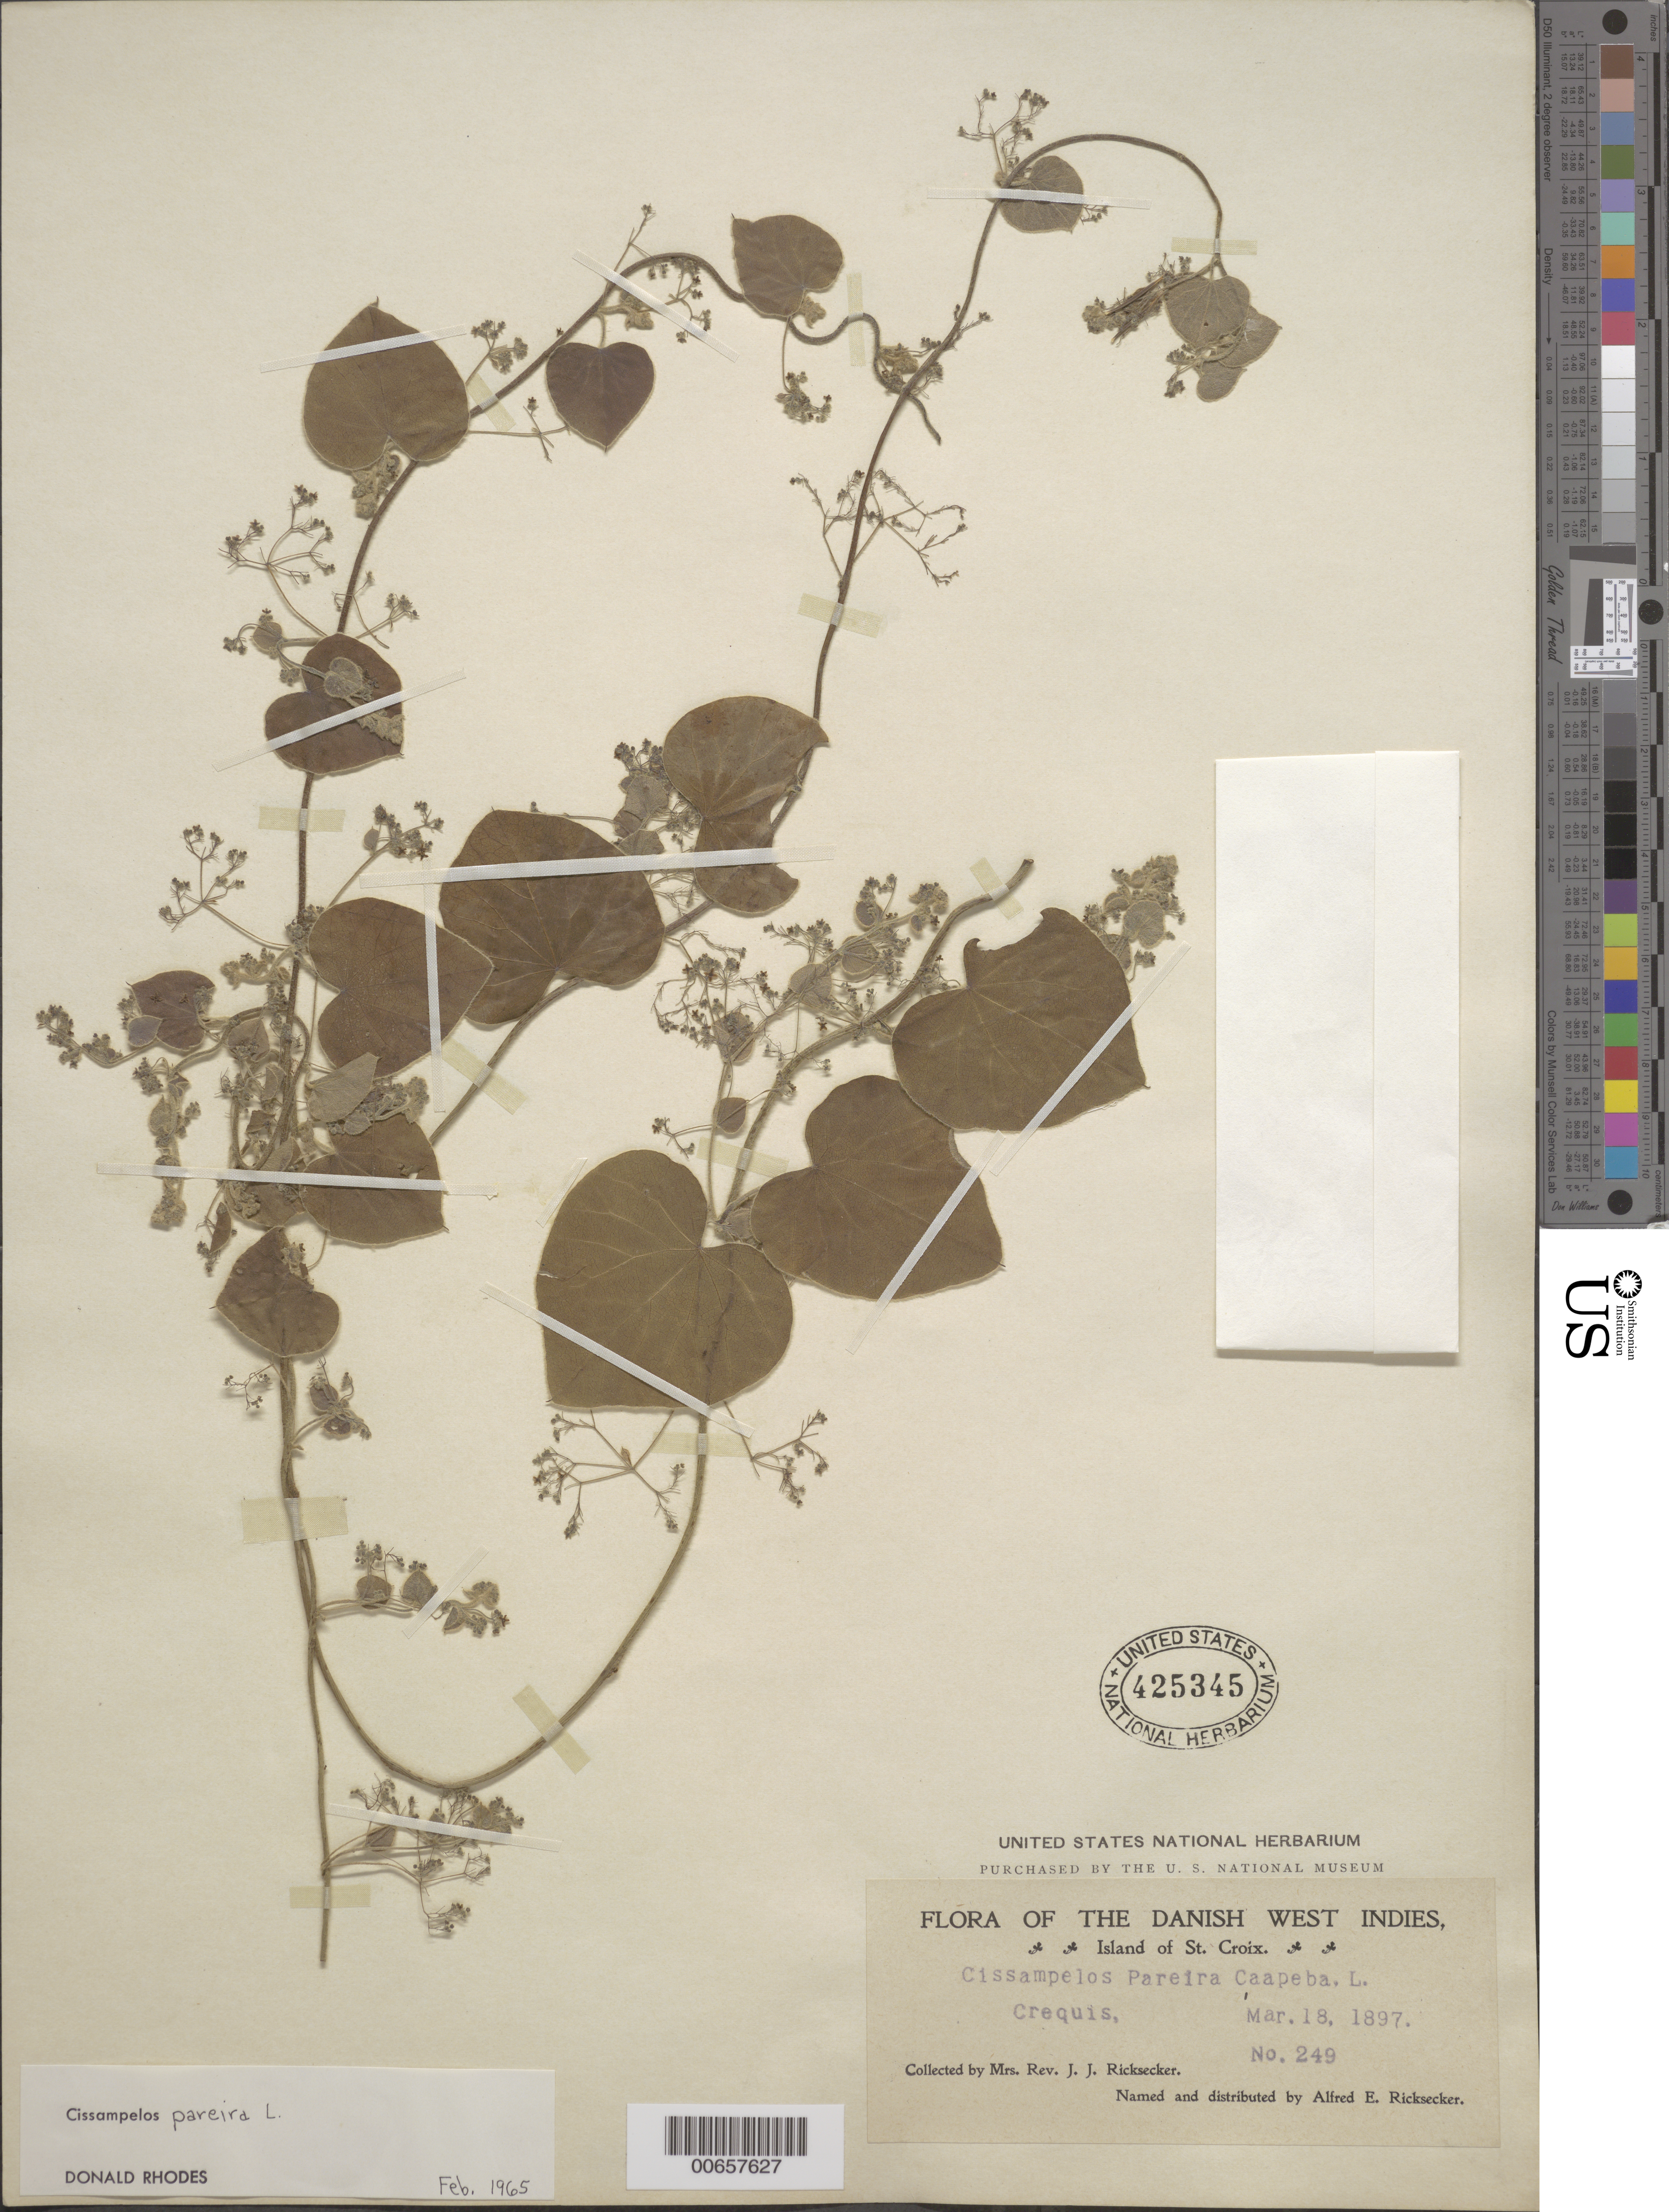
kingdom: Plantae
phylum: Tracheophyta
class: Magnoliopsida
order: Ranunculales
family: Menispermaceae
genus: Cissampelos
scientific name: Cissampelos pareira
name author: L.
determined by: Rhodes, D.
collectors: Mrs. J. J. Ricksecker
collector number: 249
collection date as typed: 18 Mar 1897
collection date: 1897-03-18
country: U.S. Virgin Islands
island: St. Croix Island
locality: Crequis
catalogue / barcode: US 425345